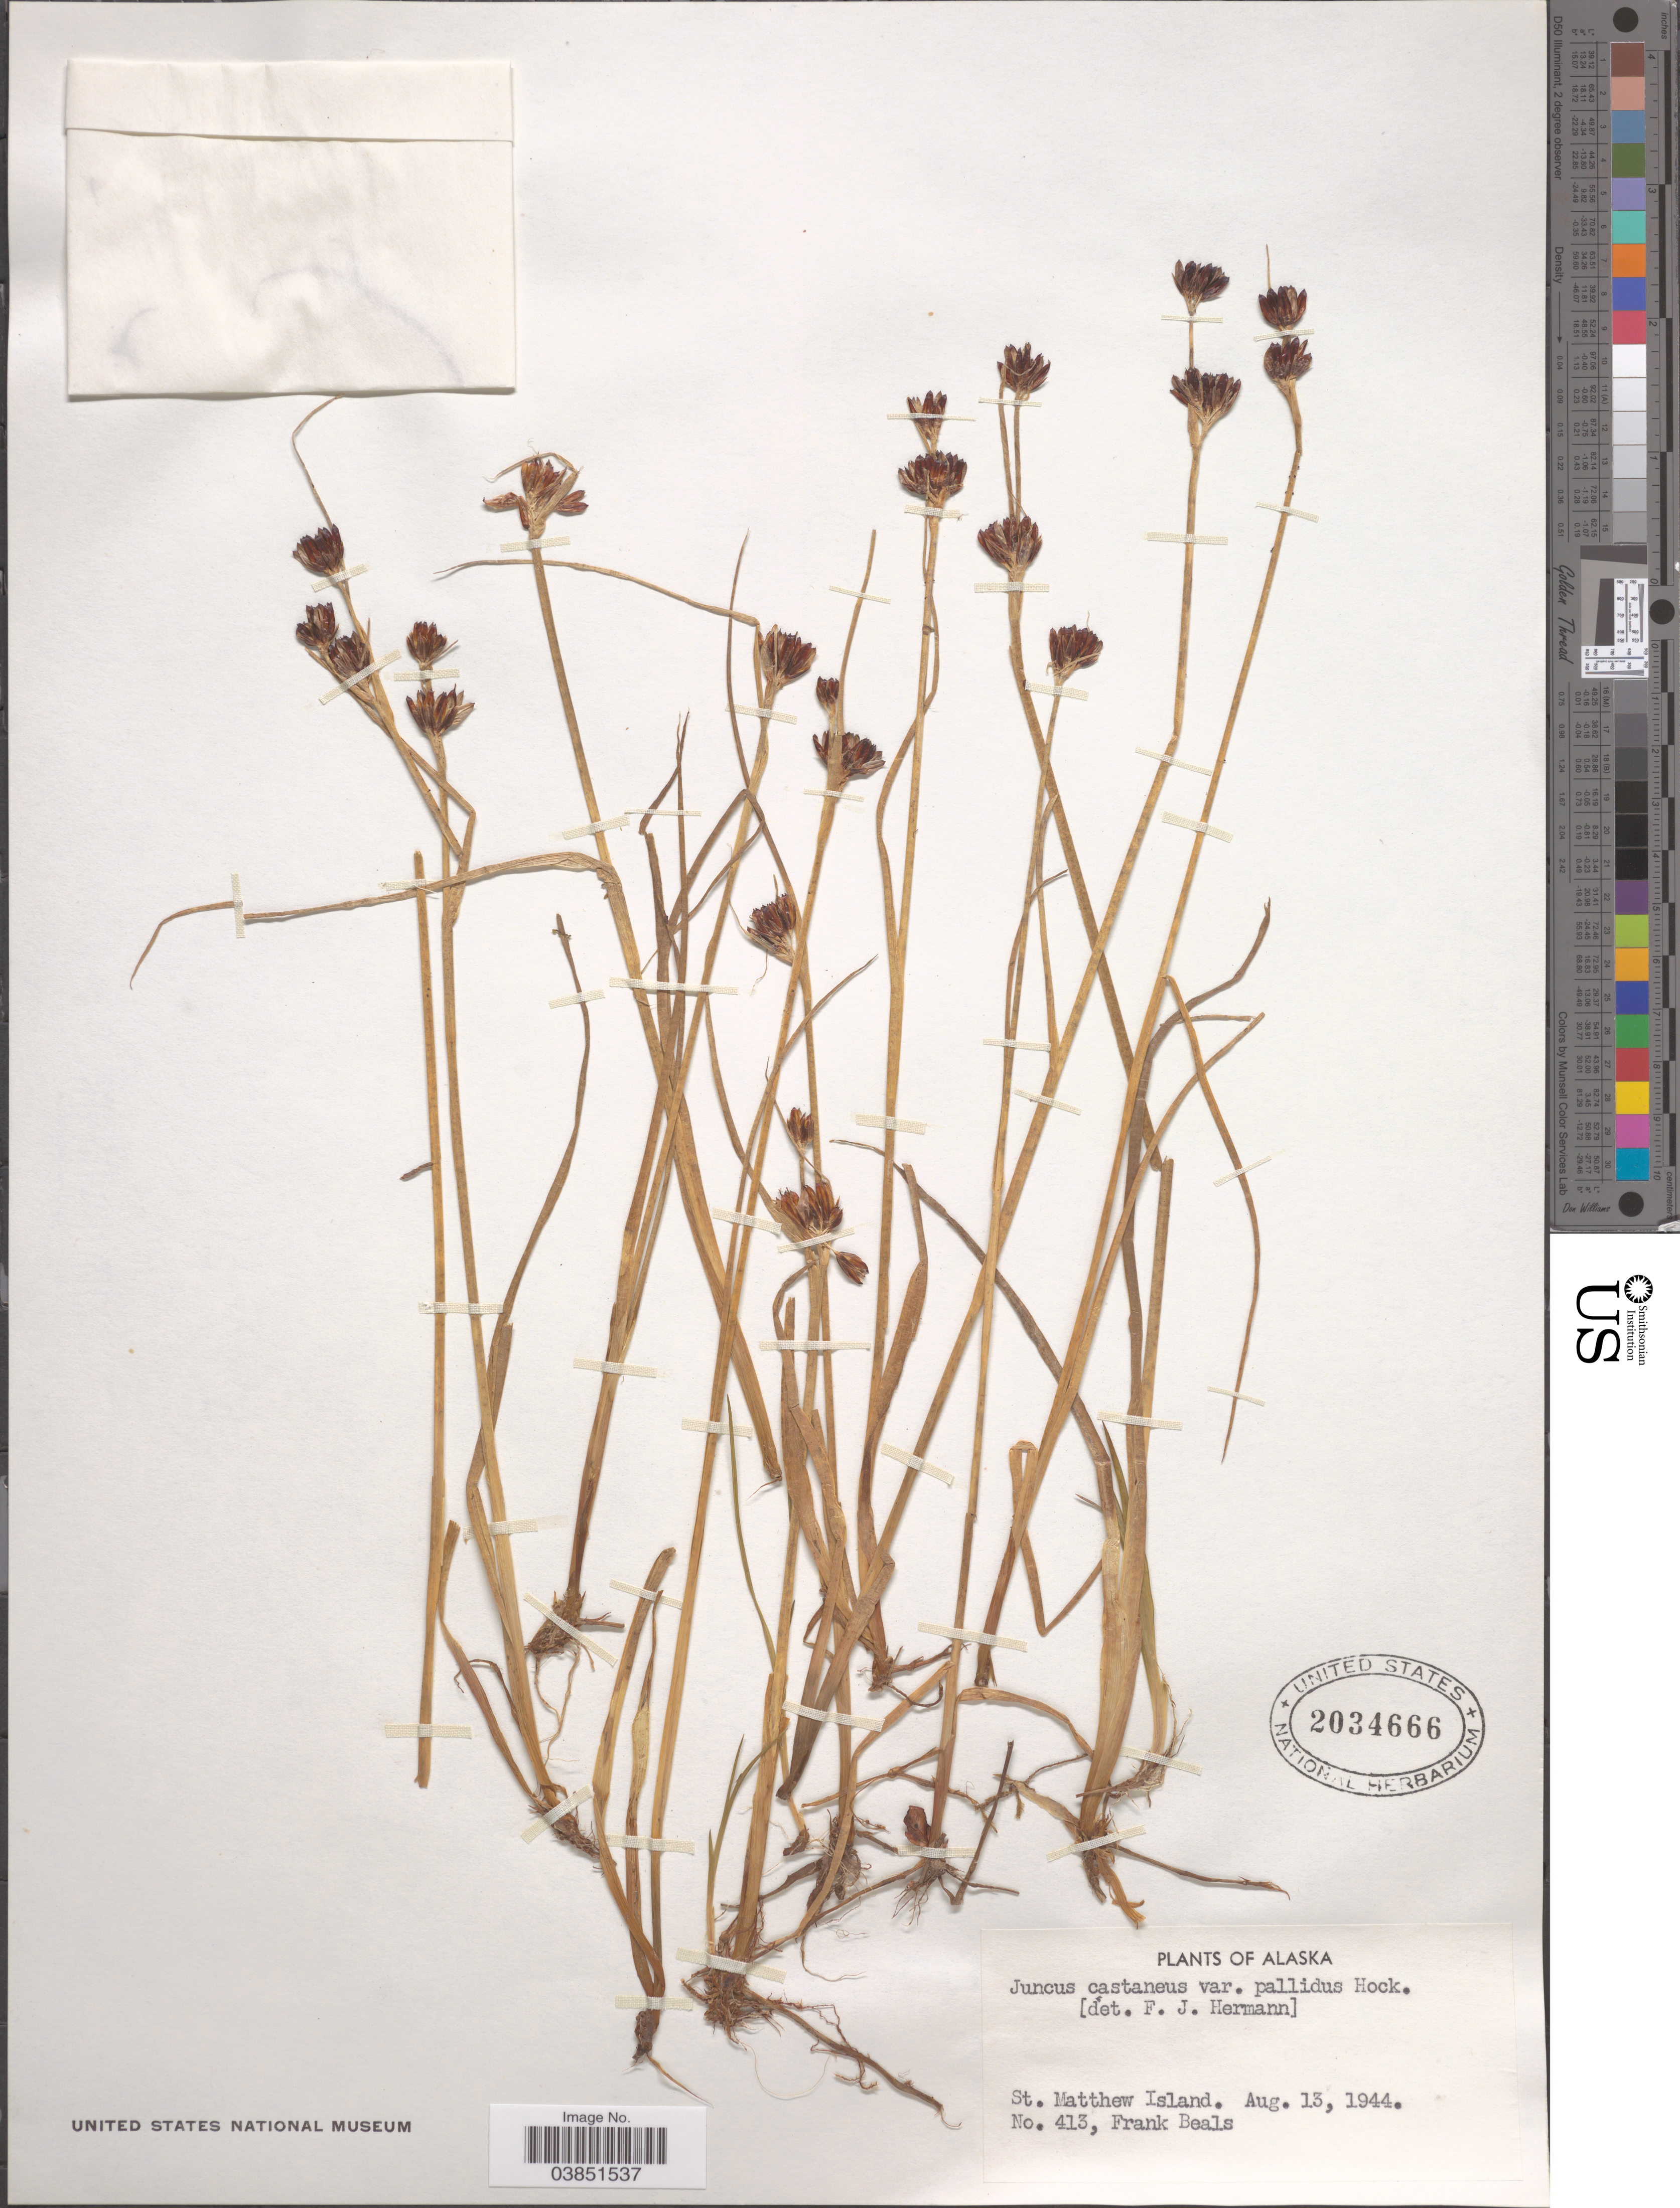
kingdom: Plantae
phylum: Tracheophyta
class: Liliopsida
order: Poales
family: Juncaceae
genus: Juncus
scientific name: Juncus castaneus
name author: Sm.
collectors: F. Beals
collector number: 413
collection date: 1944-08-13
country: United States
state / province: Alaska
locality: St. Matthew Island.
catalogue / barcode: US 2034666